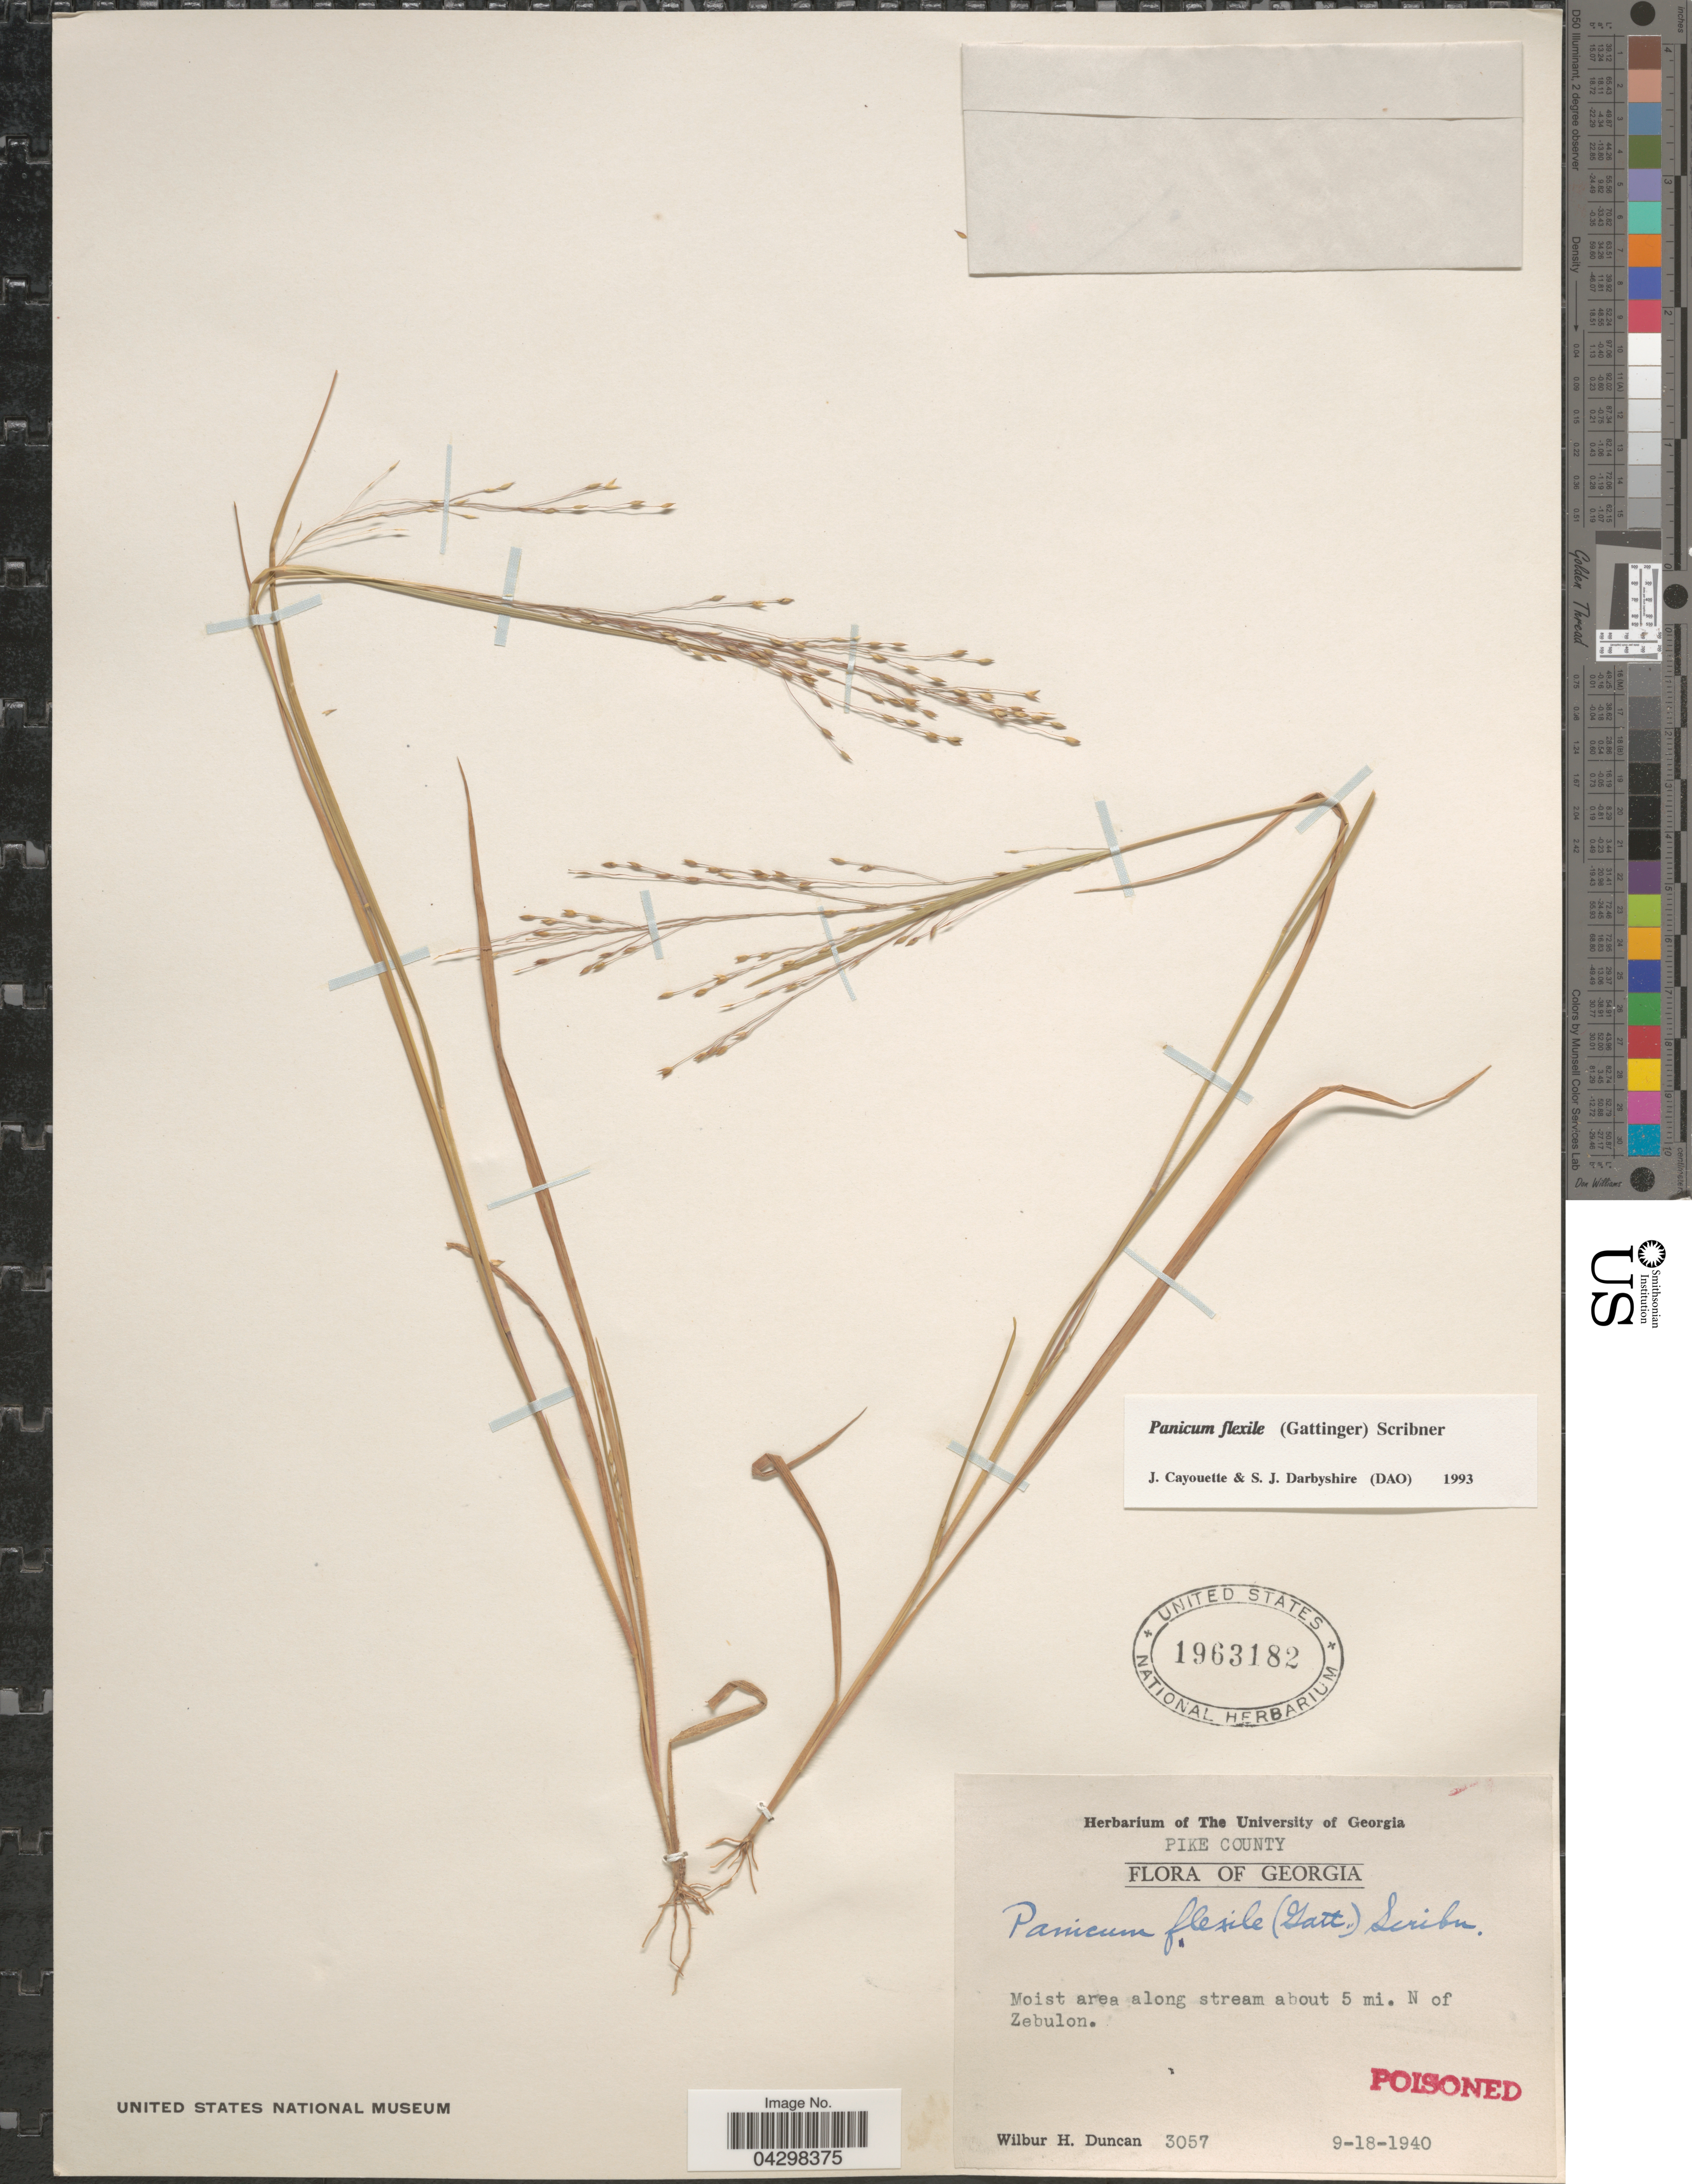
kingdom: Plantae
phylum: Tracheophyta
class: Liliopsida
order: Poales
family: Poaceae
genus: Panicum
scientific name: Panicum flexile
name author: (Gatt.) Scribn.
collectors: W. H. Duncan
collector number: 3057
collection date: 1940-09-18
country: United States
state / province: Georgia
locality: Pike County. Moist area along stream about 5 mi. N of Zebulon.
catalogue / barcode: US 1963182